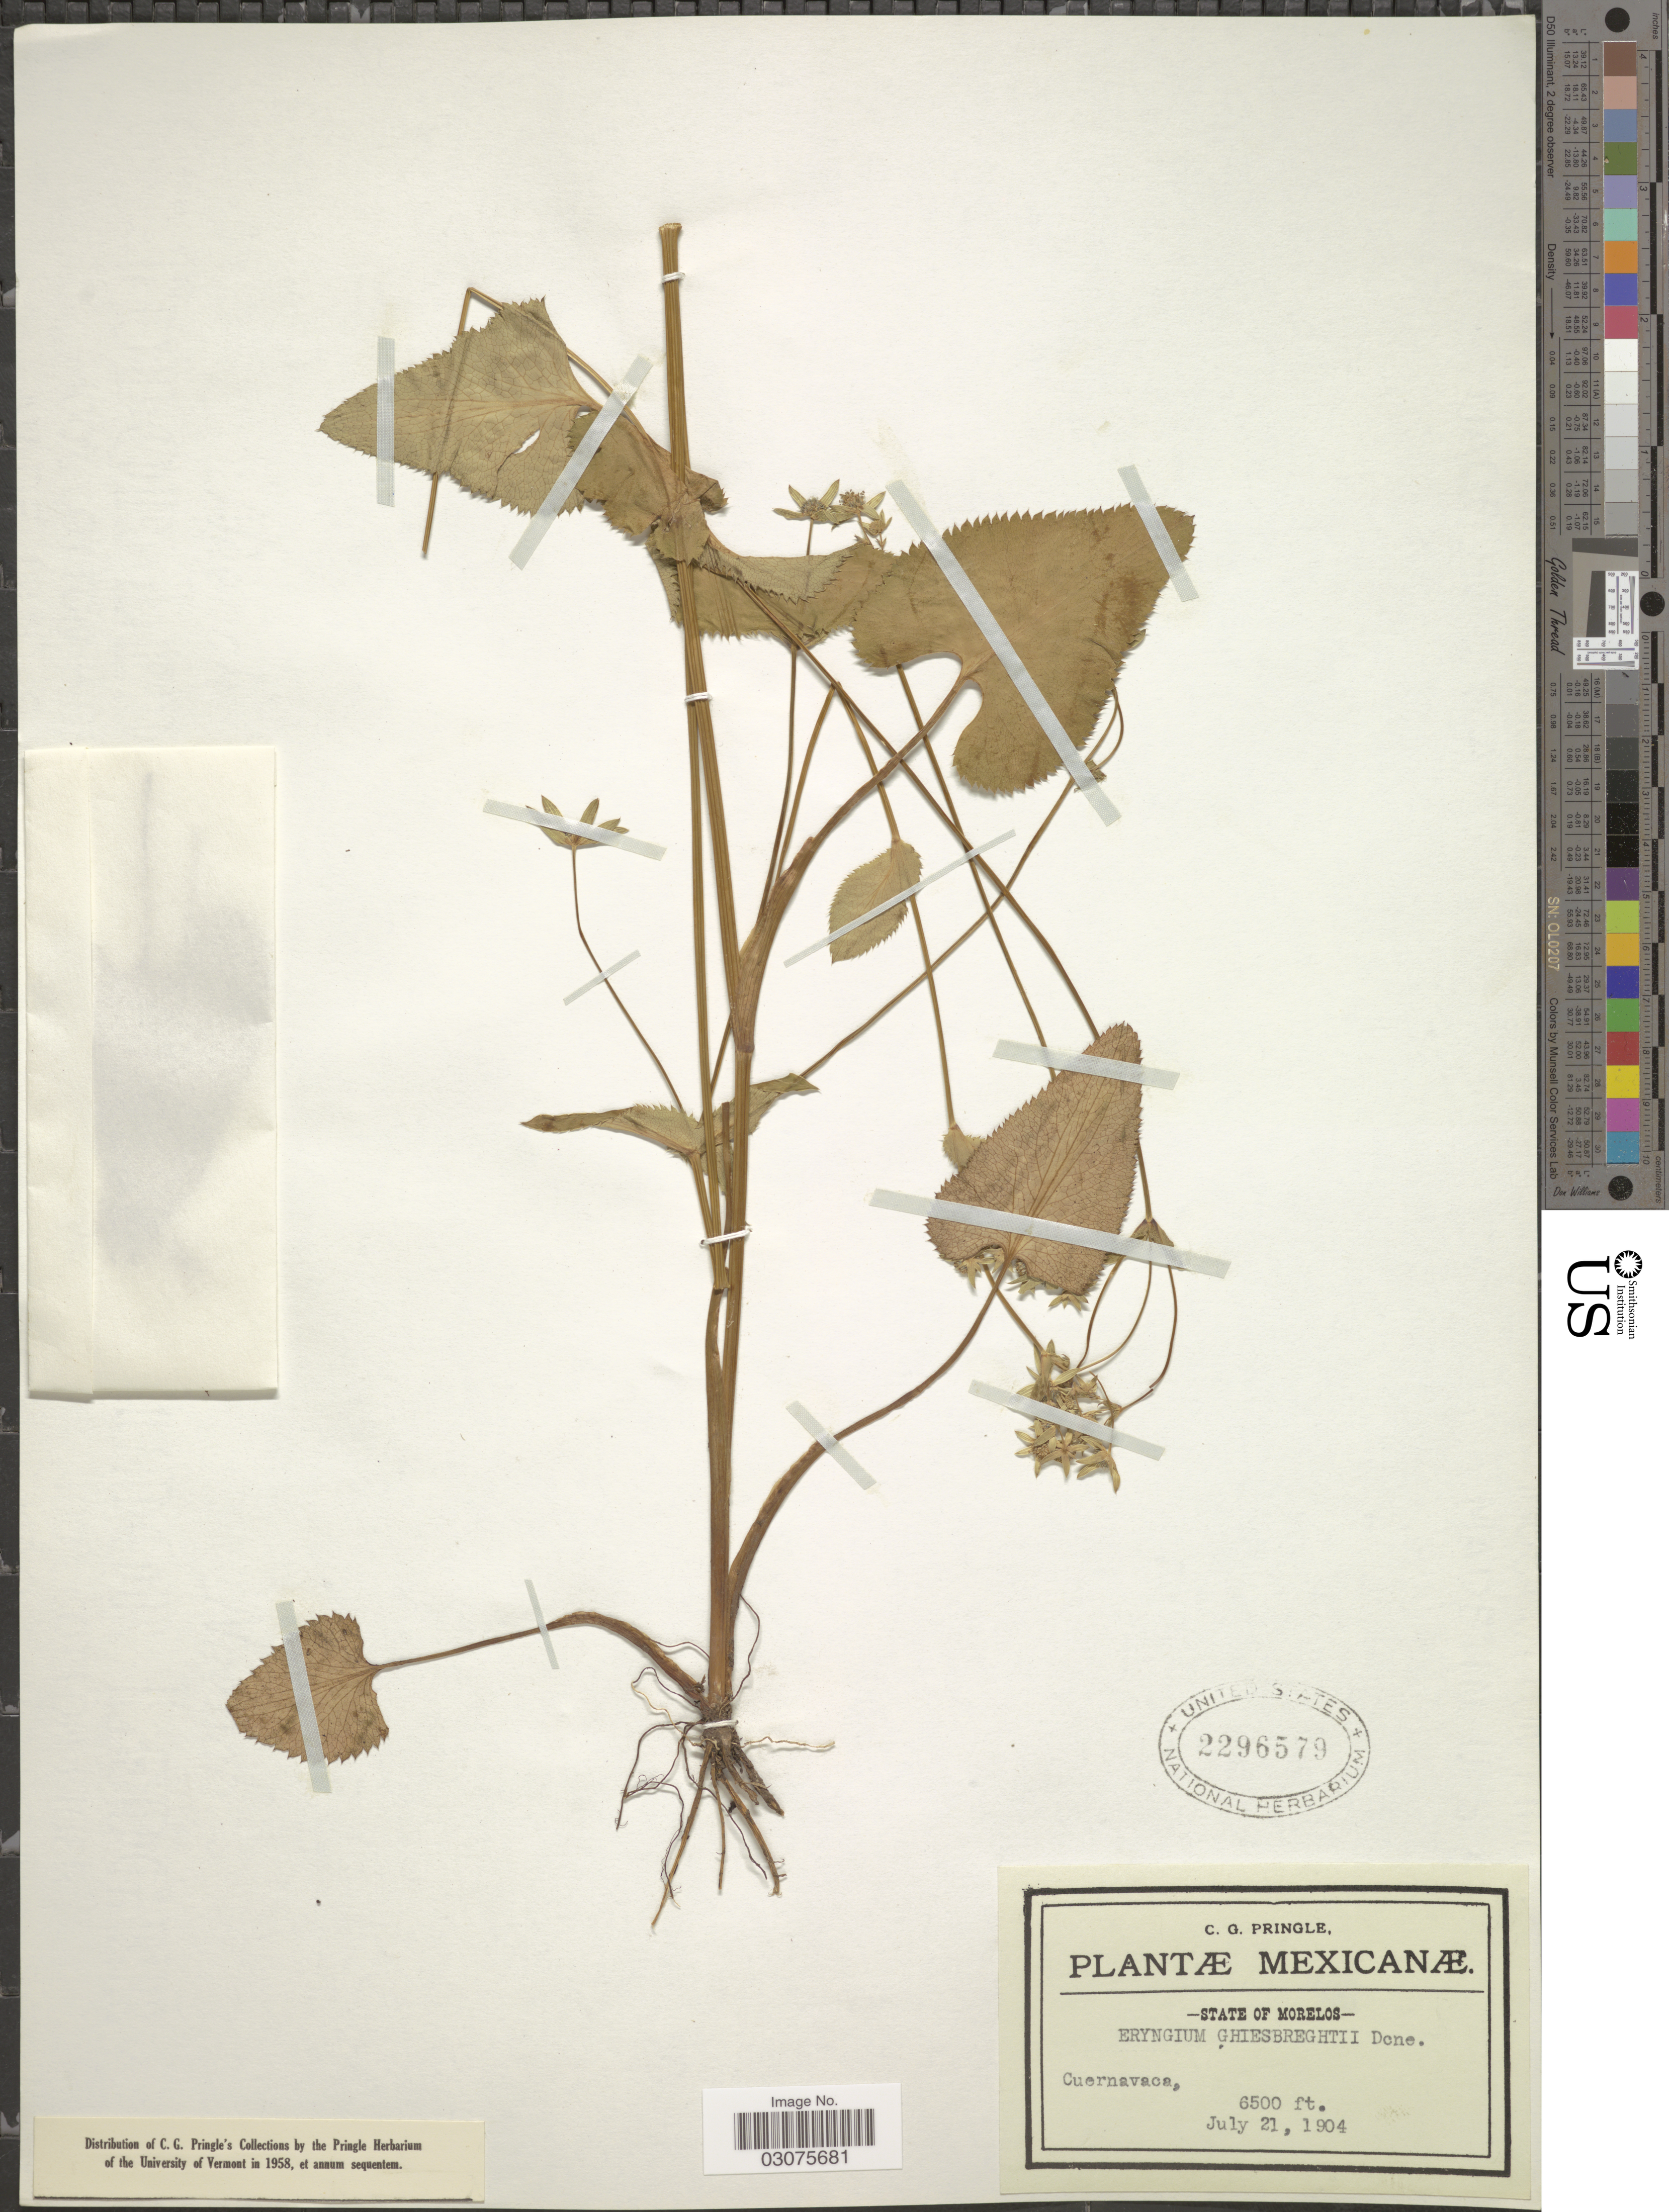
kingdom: Plantae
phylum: Tracheophyta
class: Magnoliopsida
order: Apiales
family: Apiaceae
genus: Eryngium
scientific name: Eryngium ghiesbreghtii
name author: Decne.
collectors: C. G. Pringle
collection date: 1904-07-21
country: Mexico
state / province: Morelos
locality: Cuernavaca.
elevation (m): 1981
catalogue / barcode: US 2296579